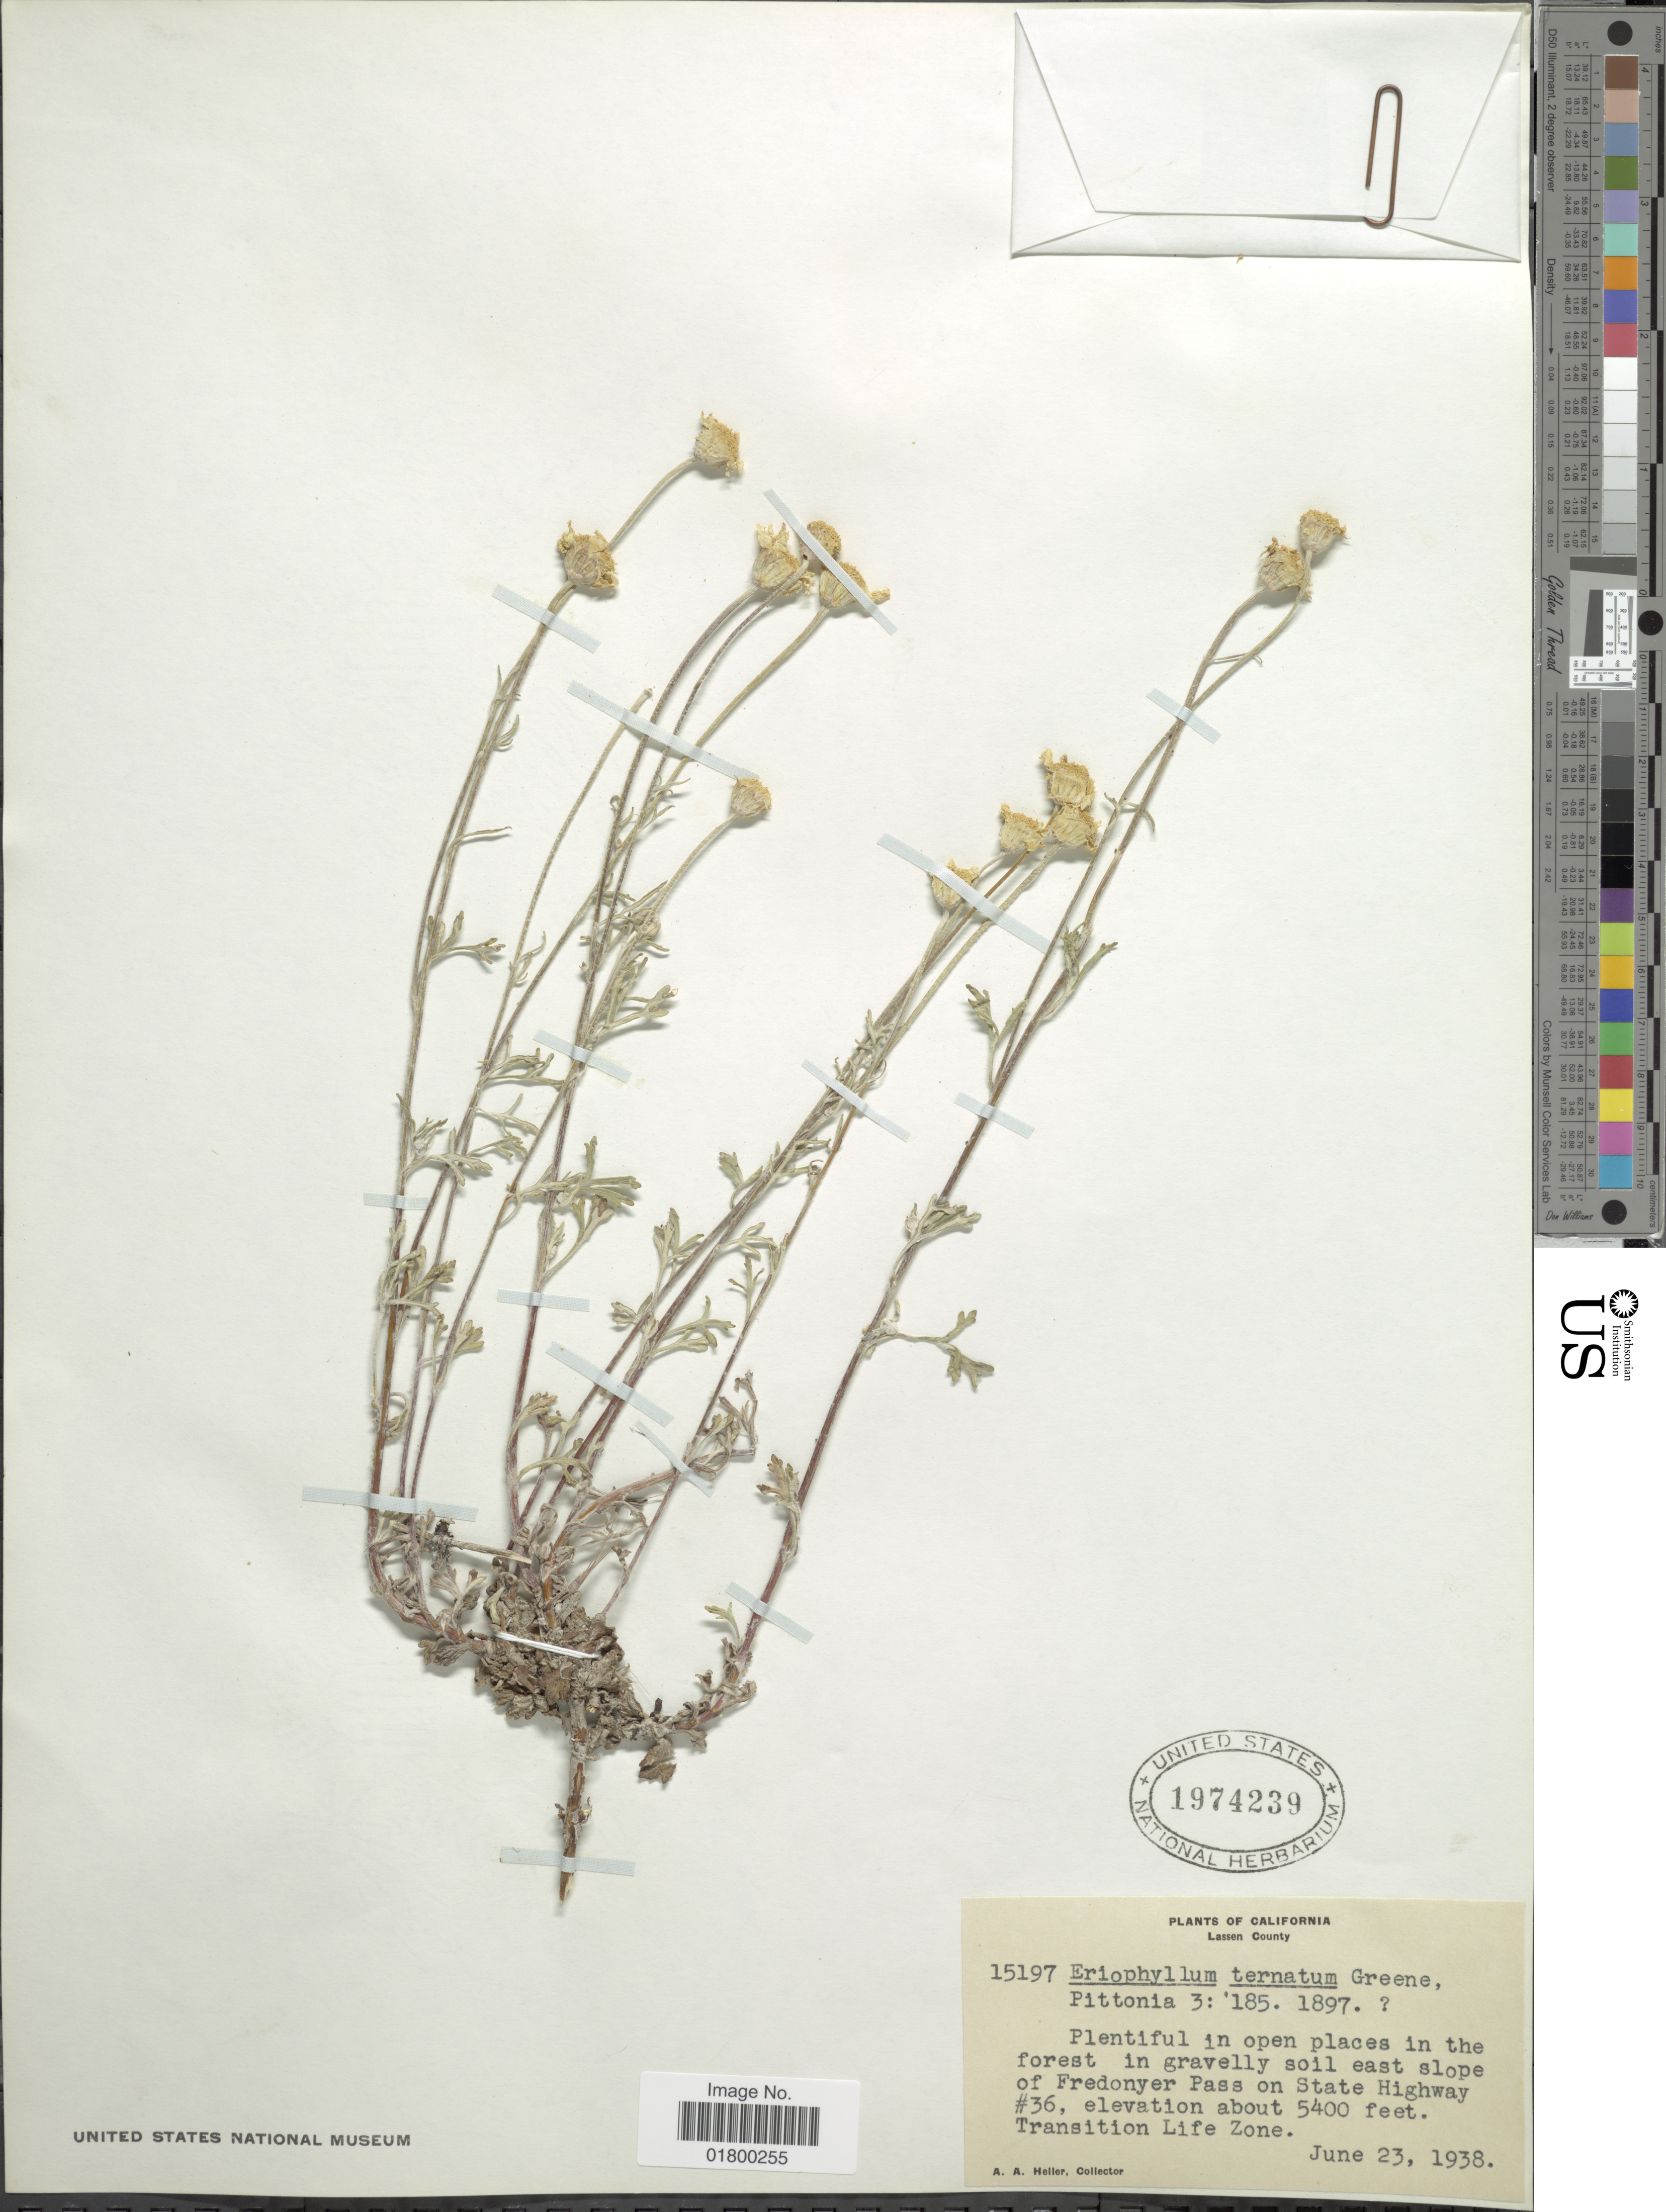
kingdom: Plantae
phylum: Tracheophyta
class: Magnoliopsida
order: Asterales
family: Asteraceae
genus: Eriophyllum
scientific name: Eriophyllum lanatum var. achillioides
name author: (DC.) Jeps.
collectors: A. A. Heller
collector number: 15197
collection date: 1938-06-23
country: United States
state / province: California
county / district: Lassen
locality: Lassen County, Plentiful in open places in the forest in gravelly soil east slope of Fredonyer Pass on State Highway #36, Transition Life Zone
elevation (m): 1646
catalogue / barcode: US 1974239